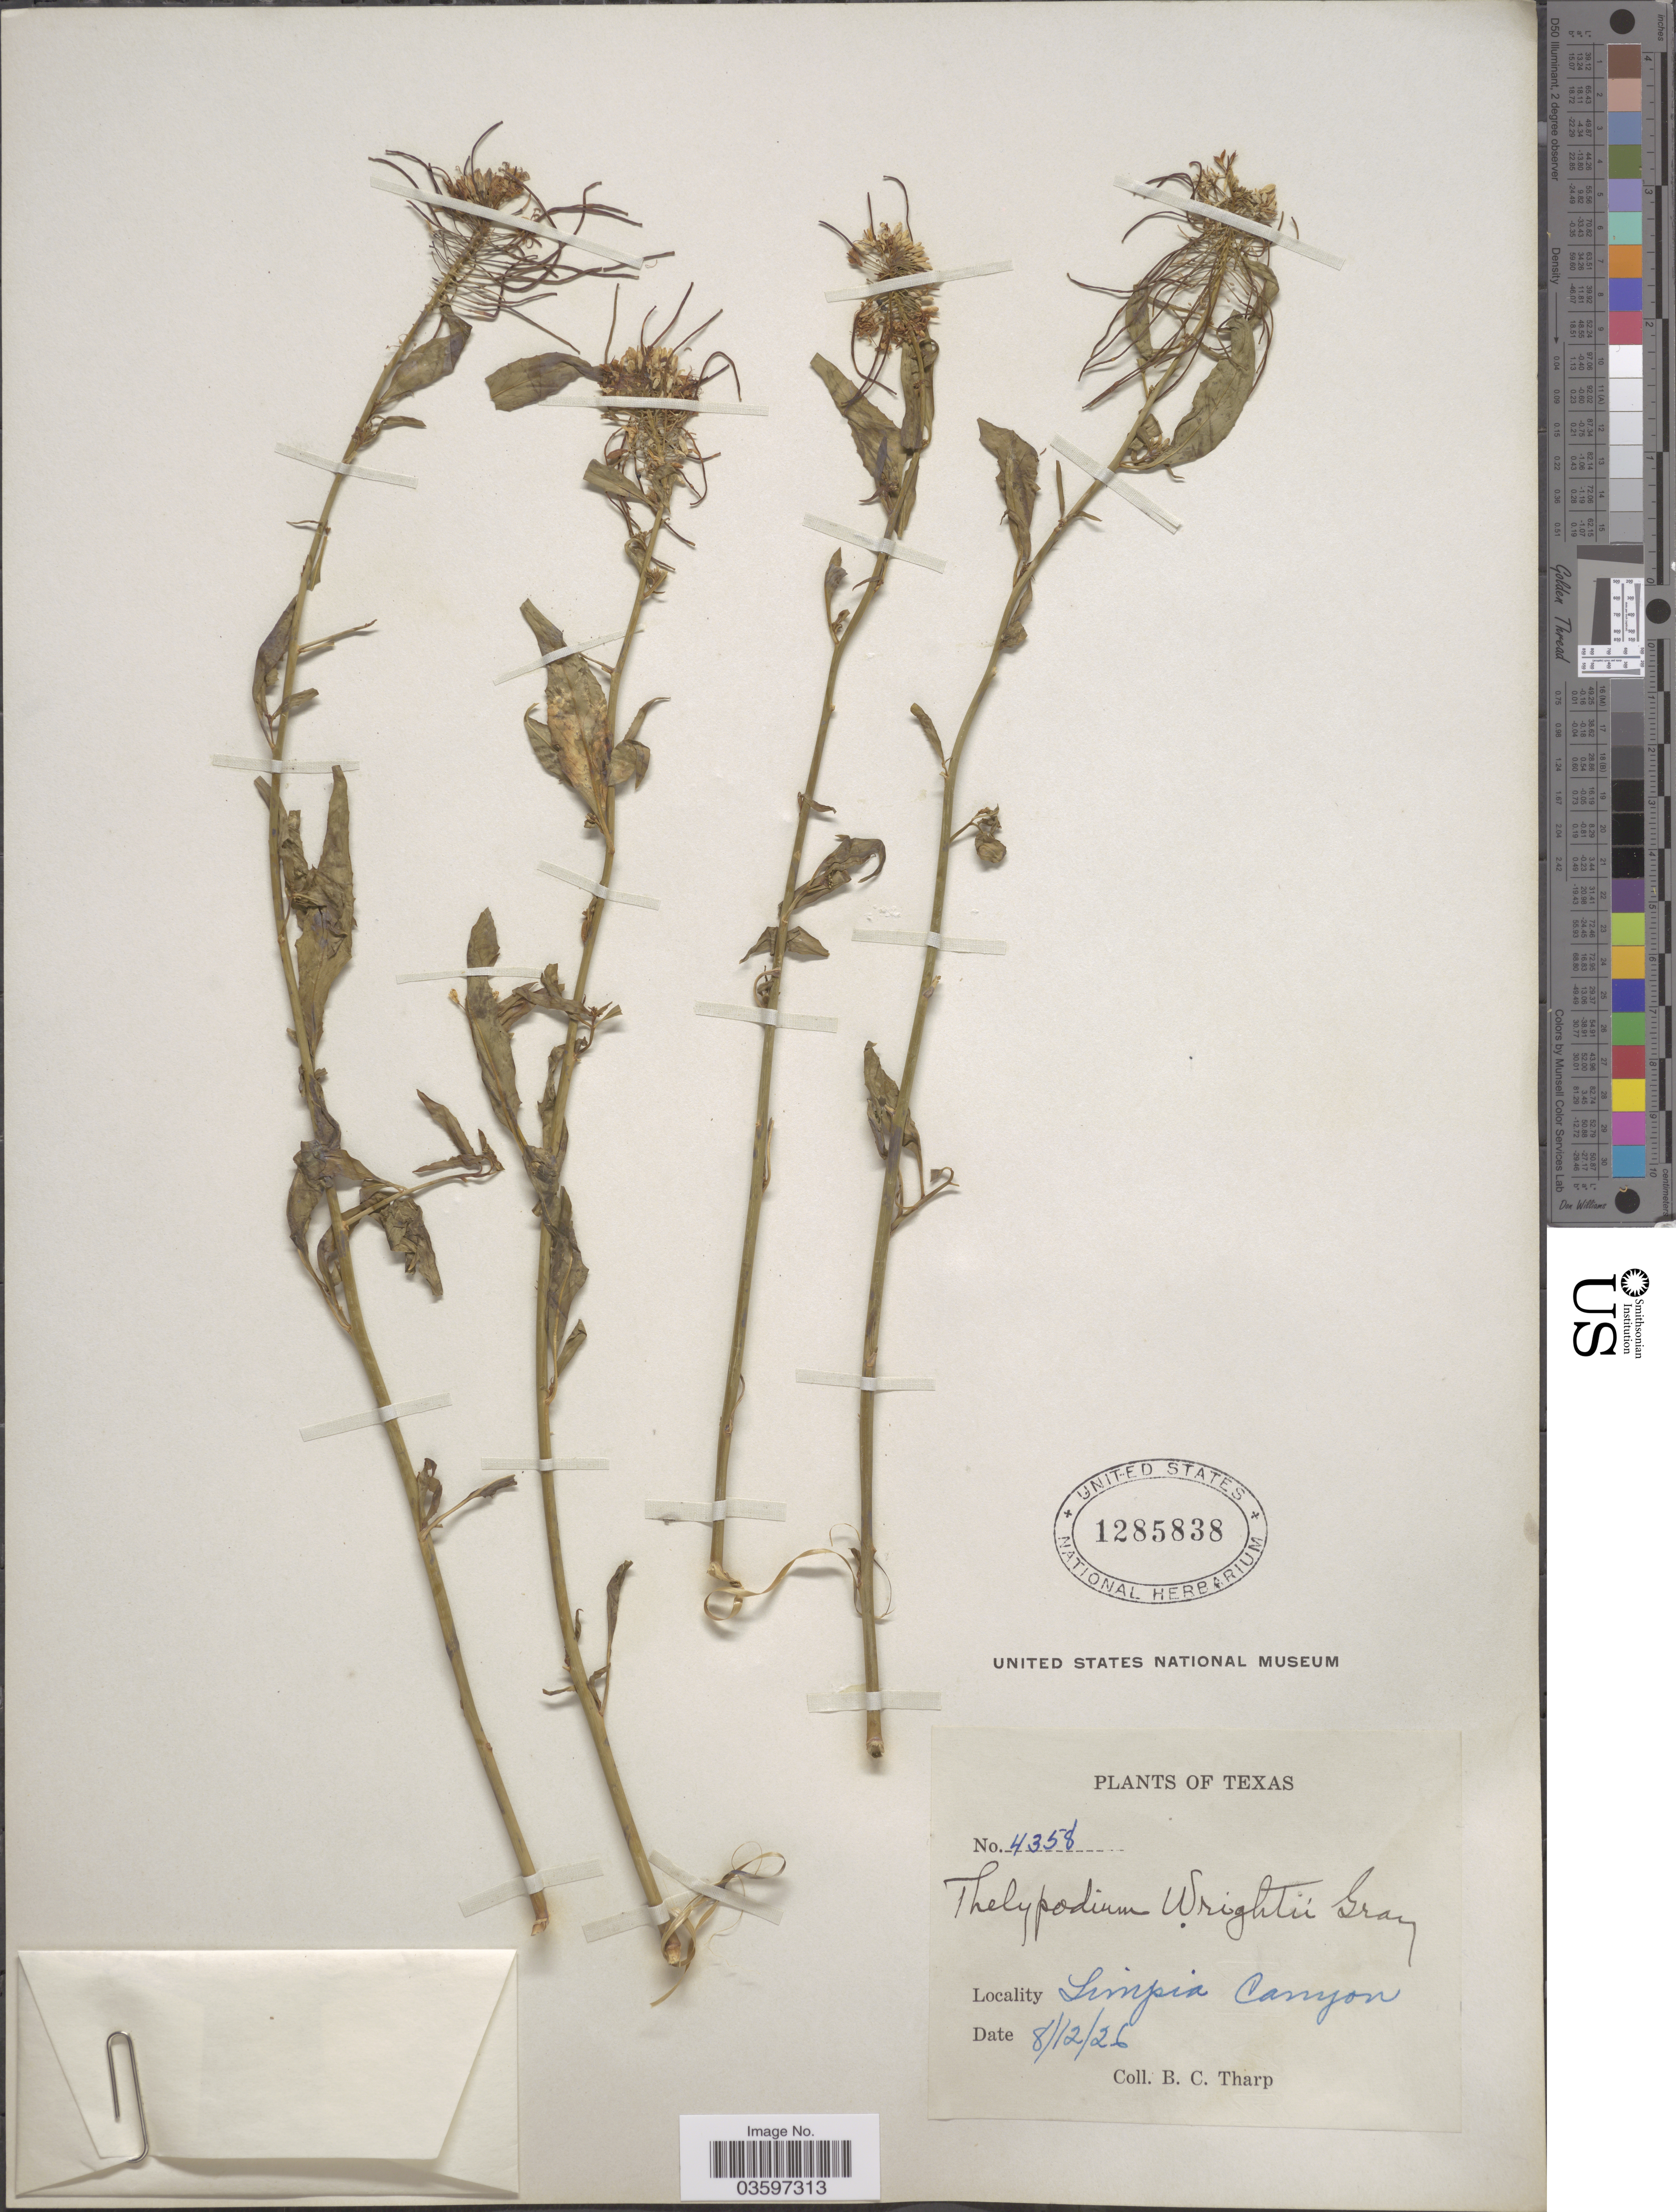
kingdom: Plantae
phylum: Tracheophyta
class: Magnoliopsida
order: Brassicales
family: Brassicaceae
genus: Stanleyella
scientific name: Stanleyella wrightii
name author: Rydb.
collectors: B. C. Tharp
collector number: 4358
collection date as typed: Transcribed d/m/y: 12/8/26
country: United States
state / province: Texas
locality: Limpia Canyon.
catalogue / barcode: US 1285838